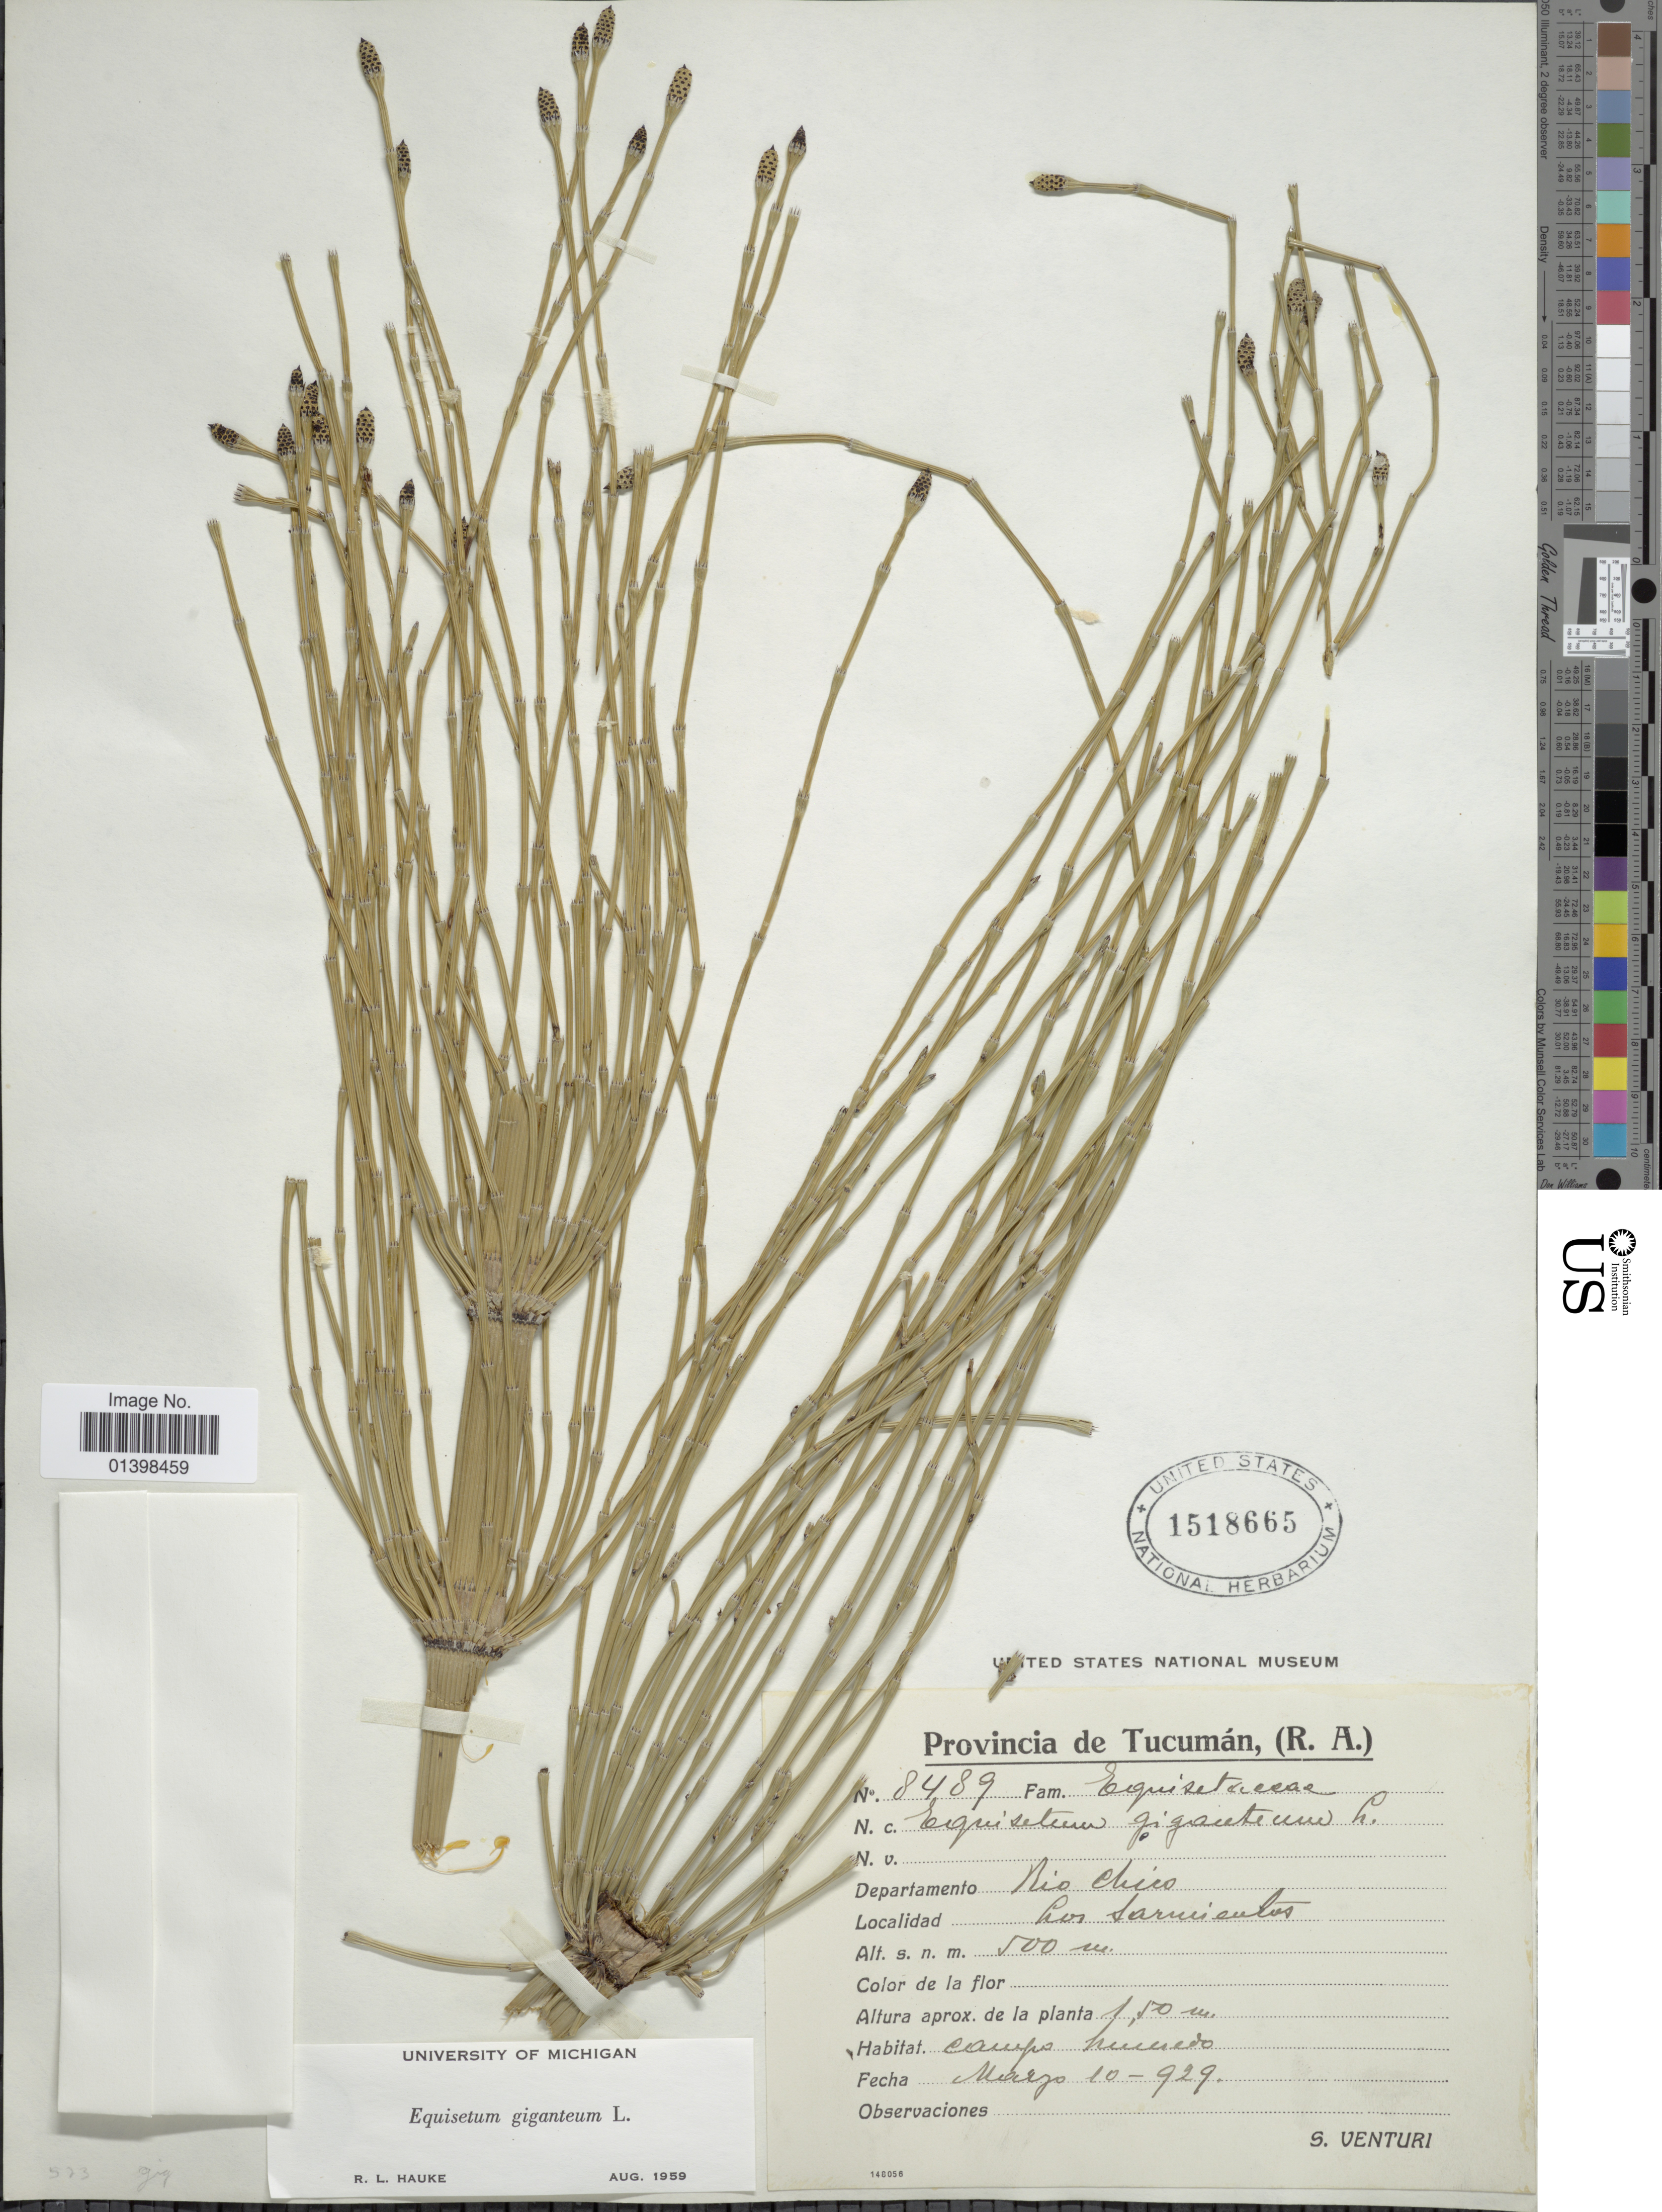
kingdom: Plantae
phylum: Tracheophyta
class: Polypodiopsida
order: Equisetales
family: Equisetaceae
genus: Equisetum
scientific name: Equisetum giganteum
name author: L.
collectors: S. Venturi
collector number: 8489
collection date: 1929-03-10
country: Argentina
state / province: Tucuman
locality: Departamento Rio Chico, Los Samientes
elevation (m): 500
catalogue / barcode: US 1518665